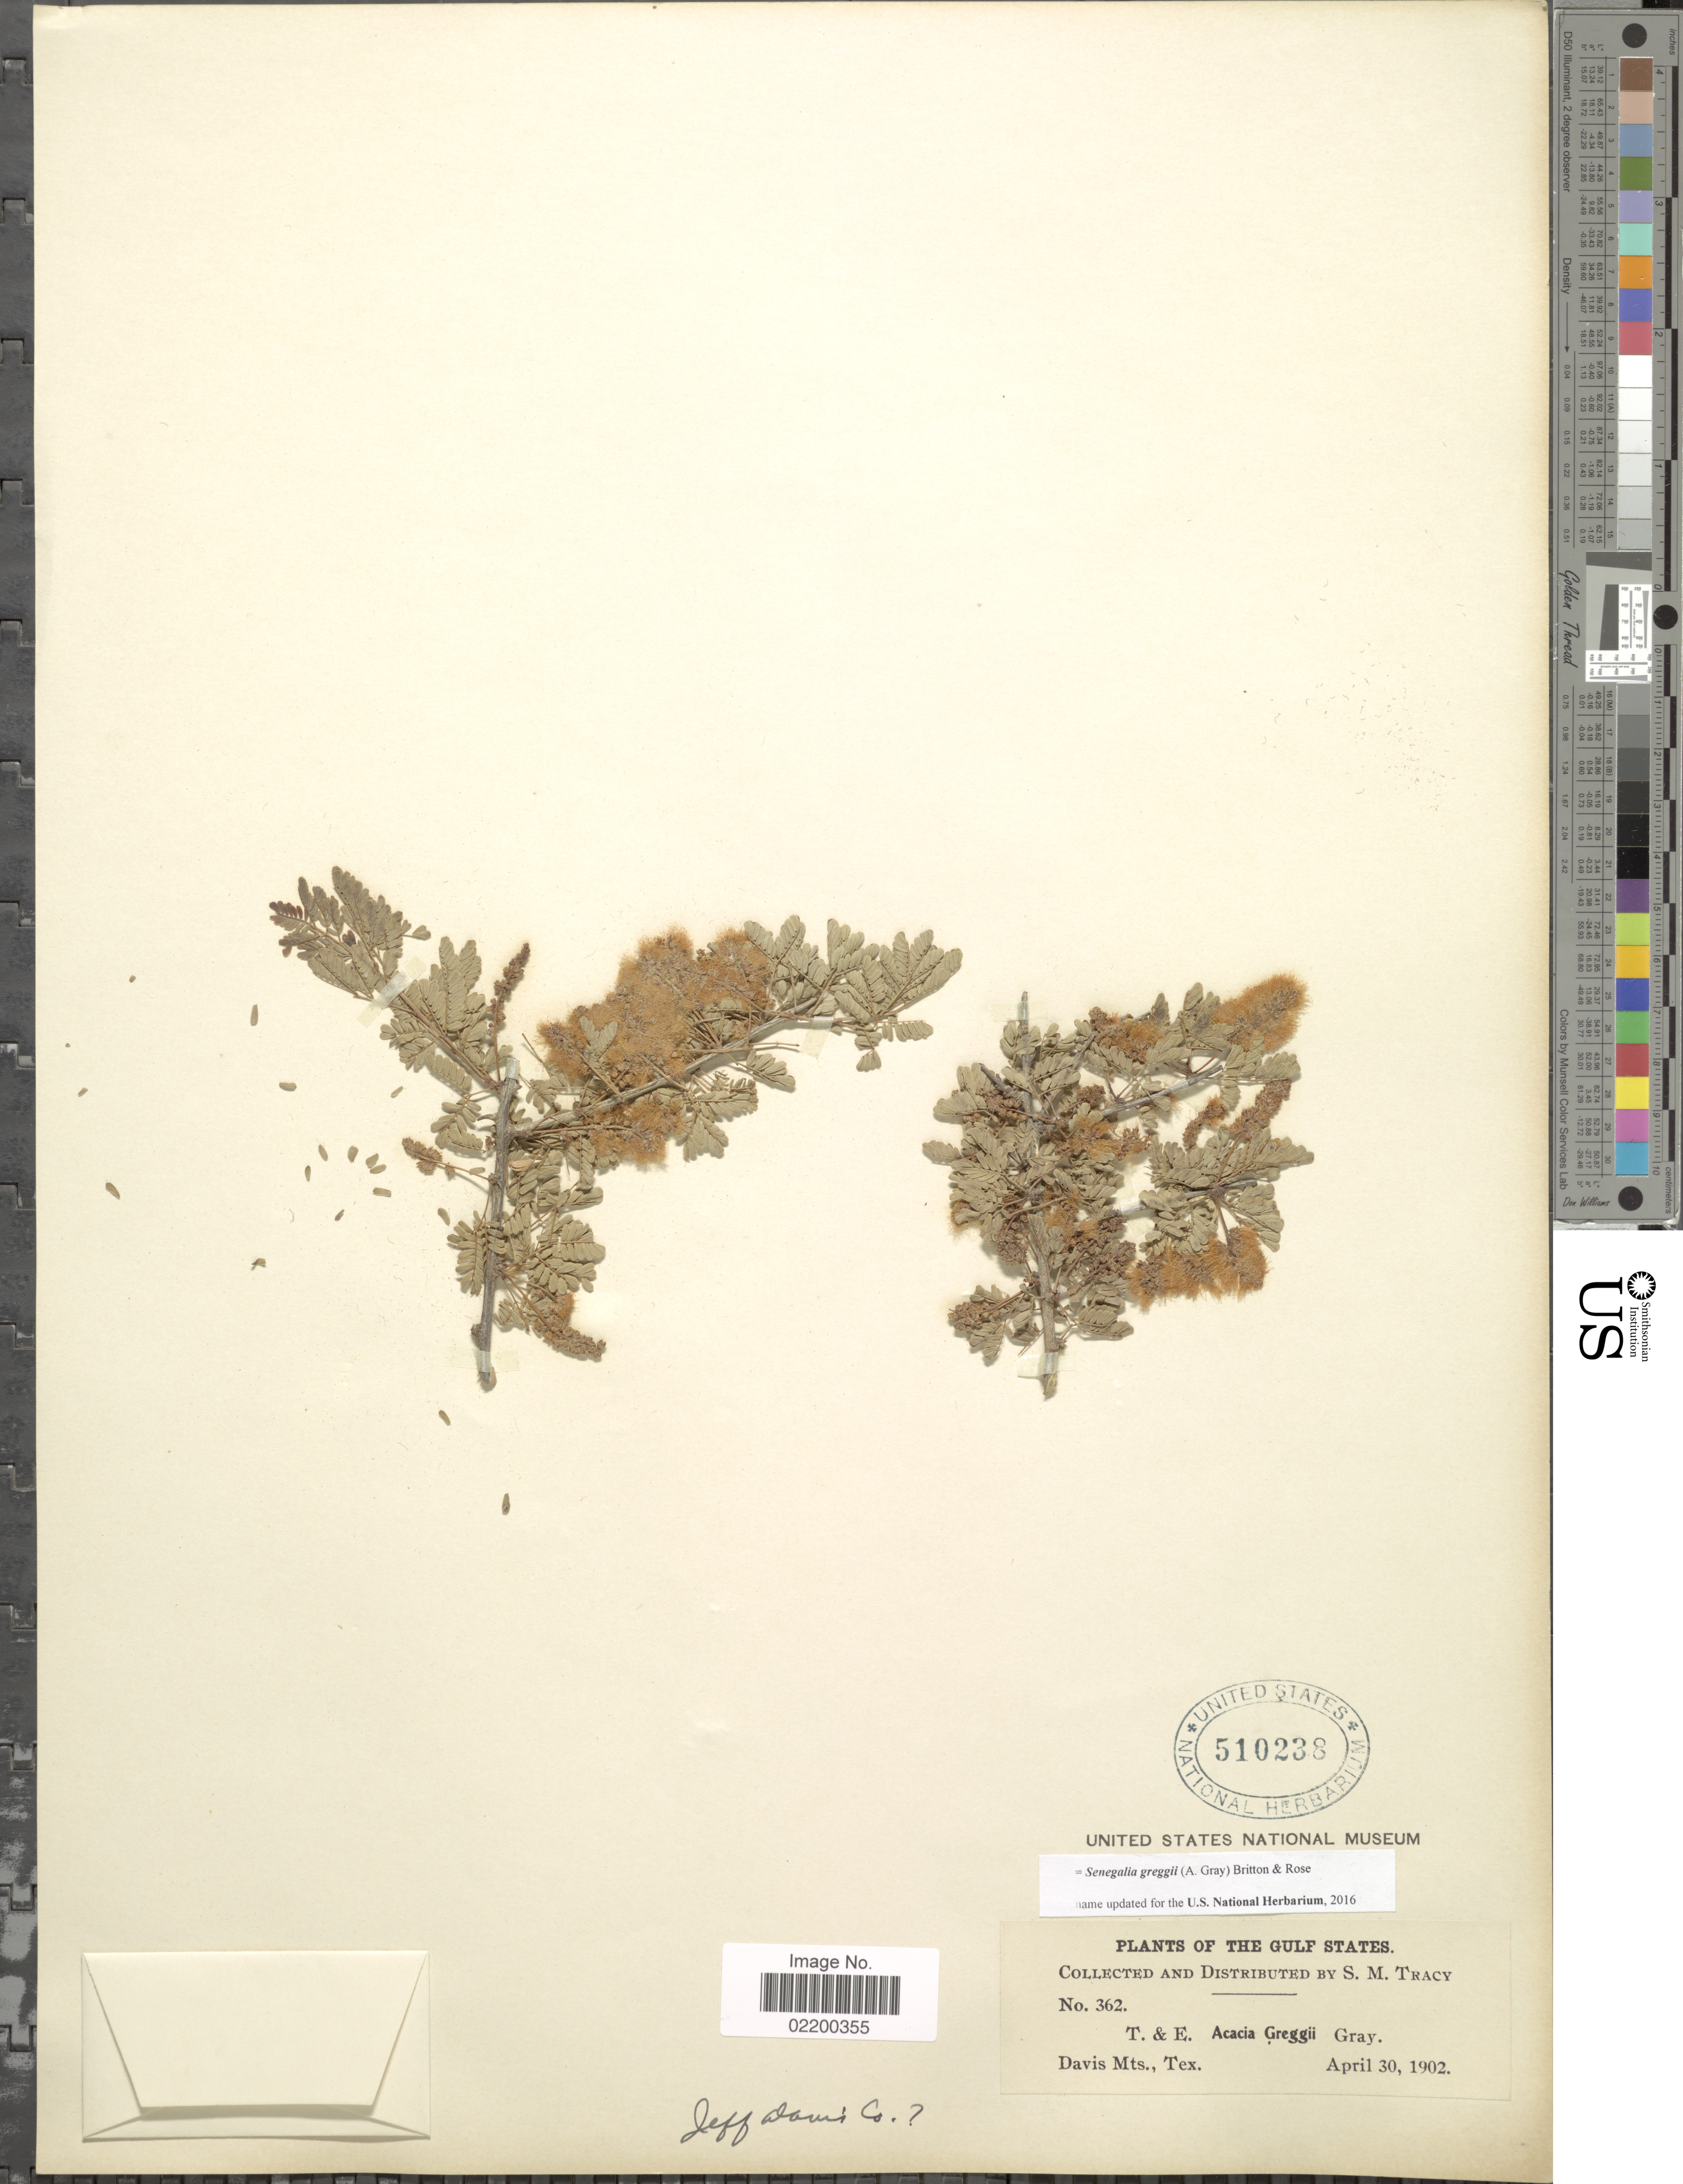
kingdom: Plantae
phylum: Tracheophyta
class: Magnoliopsida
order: Fabales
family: Fabaceae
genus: Senegalia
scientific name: Senegalia greggii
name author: (A. Gray) Britton & Rose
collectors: S. M. Tracy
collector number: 362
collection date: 1902-04-30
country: United States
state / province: Texas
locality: The Gulf States, Davis Mts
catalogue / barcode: US 510238